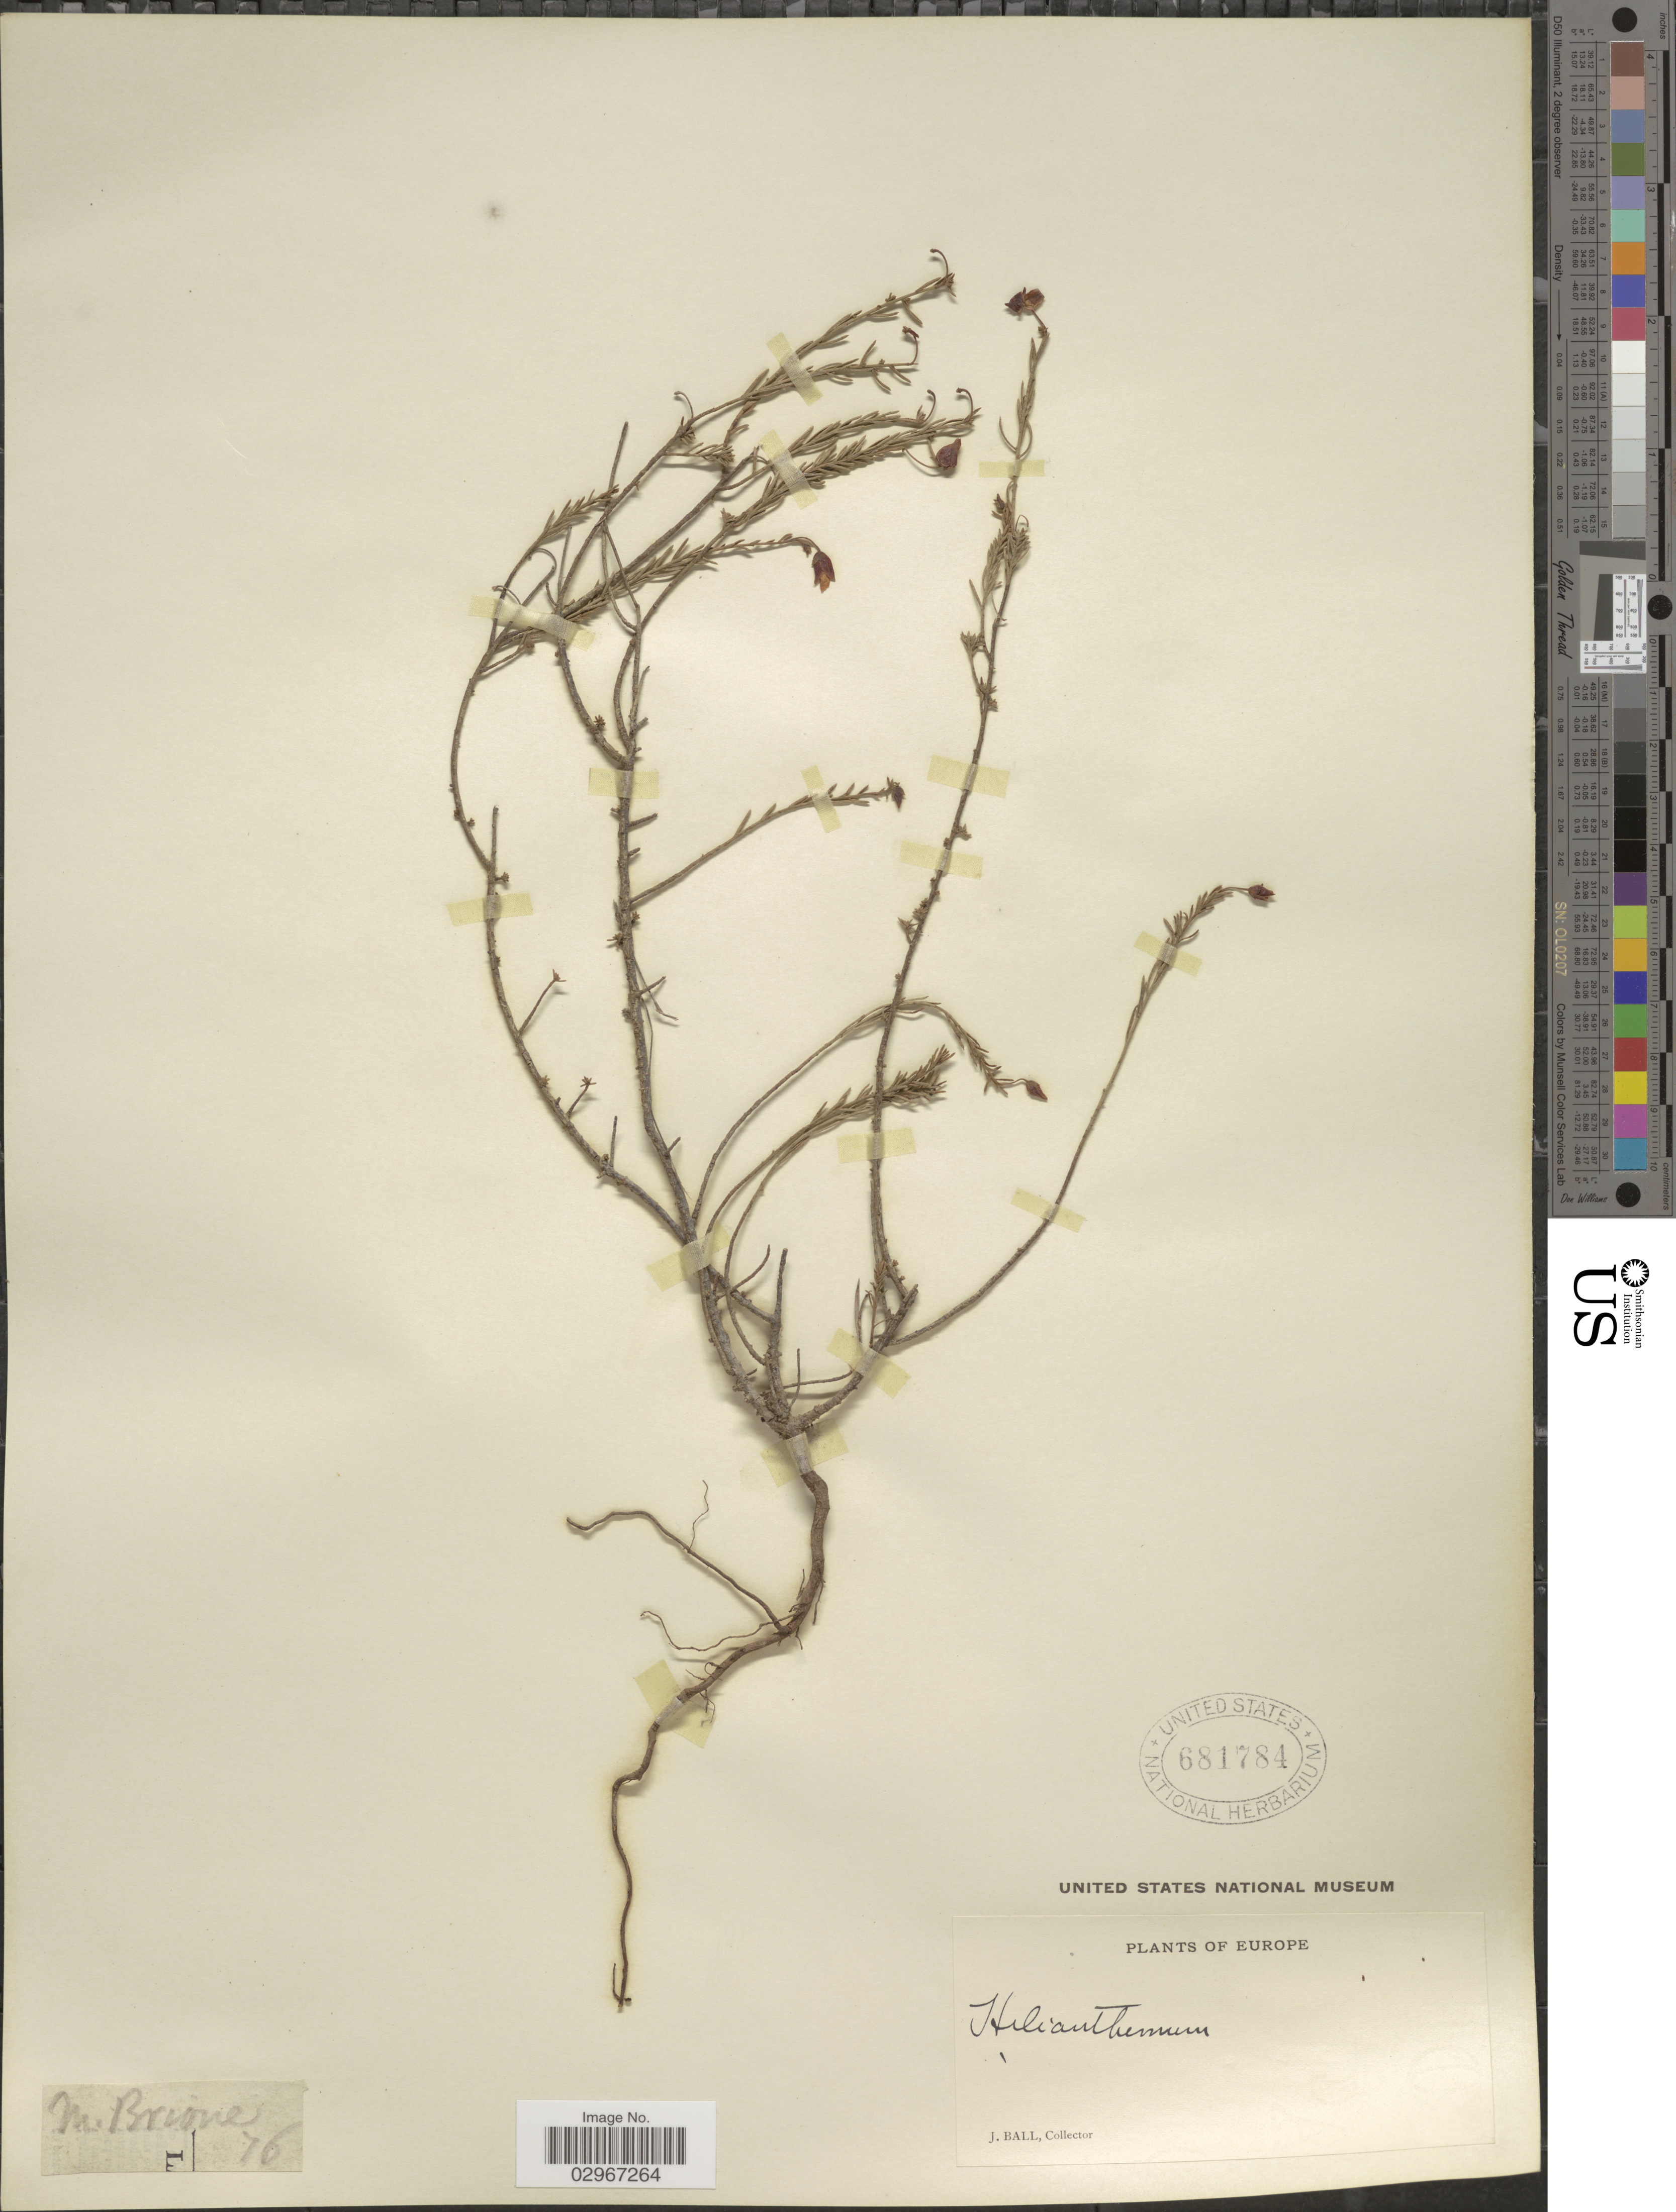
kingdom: Plantae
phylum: Tracheophyta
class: Magnoliopsida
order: Malvales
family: Cistaceae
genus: Helianthemum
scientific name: Helianthemum sp.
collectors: J. Ball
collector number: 76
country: Italy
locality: M. Brione, Europe.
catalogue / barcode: US 681784